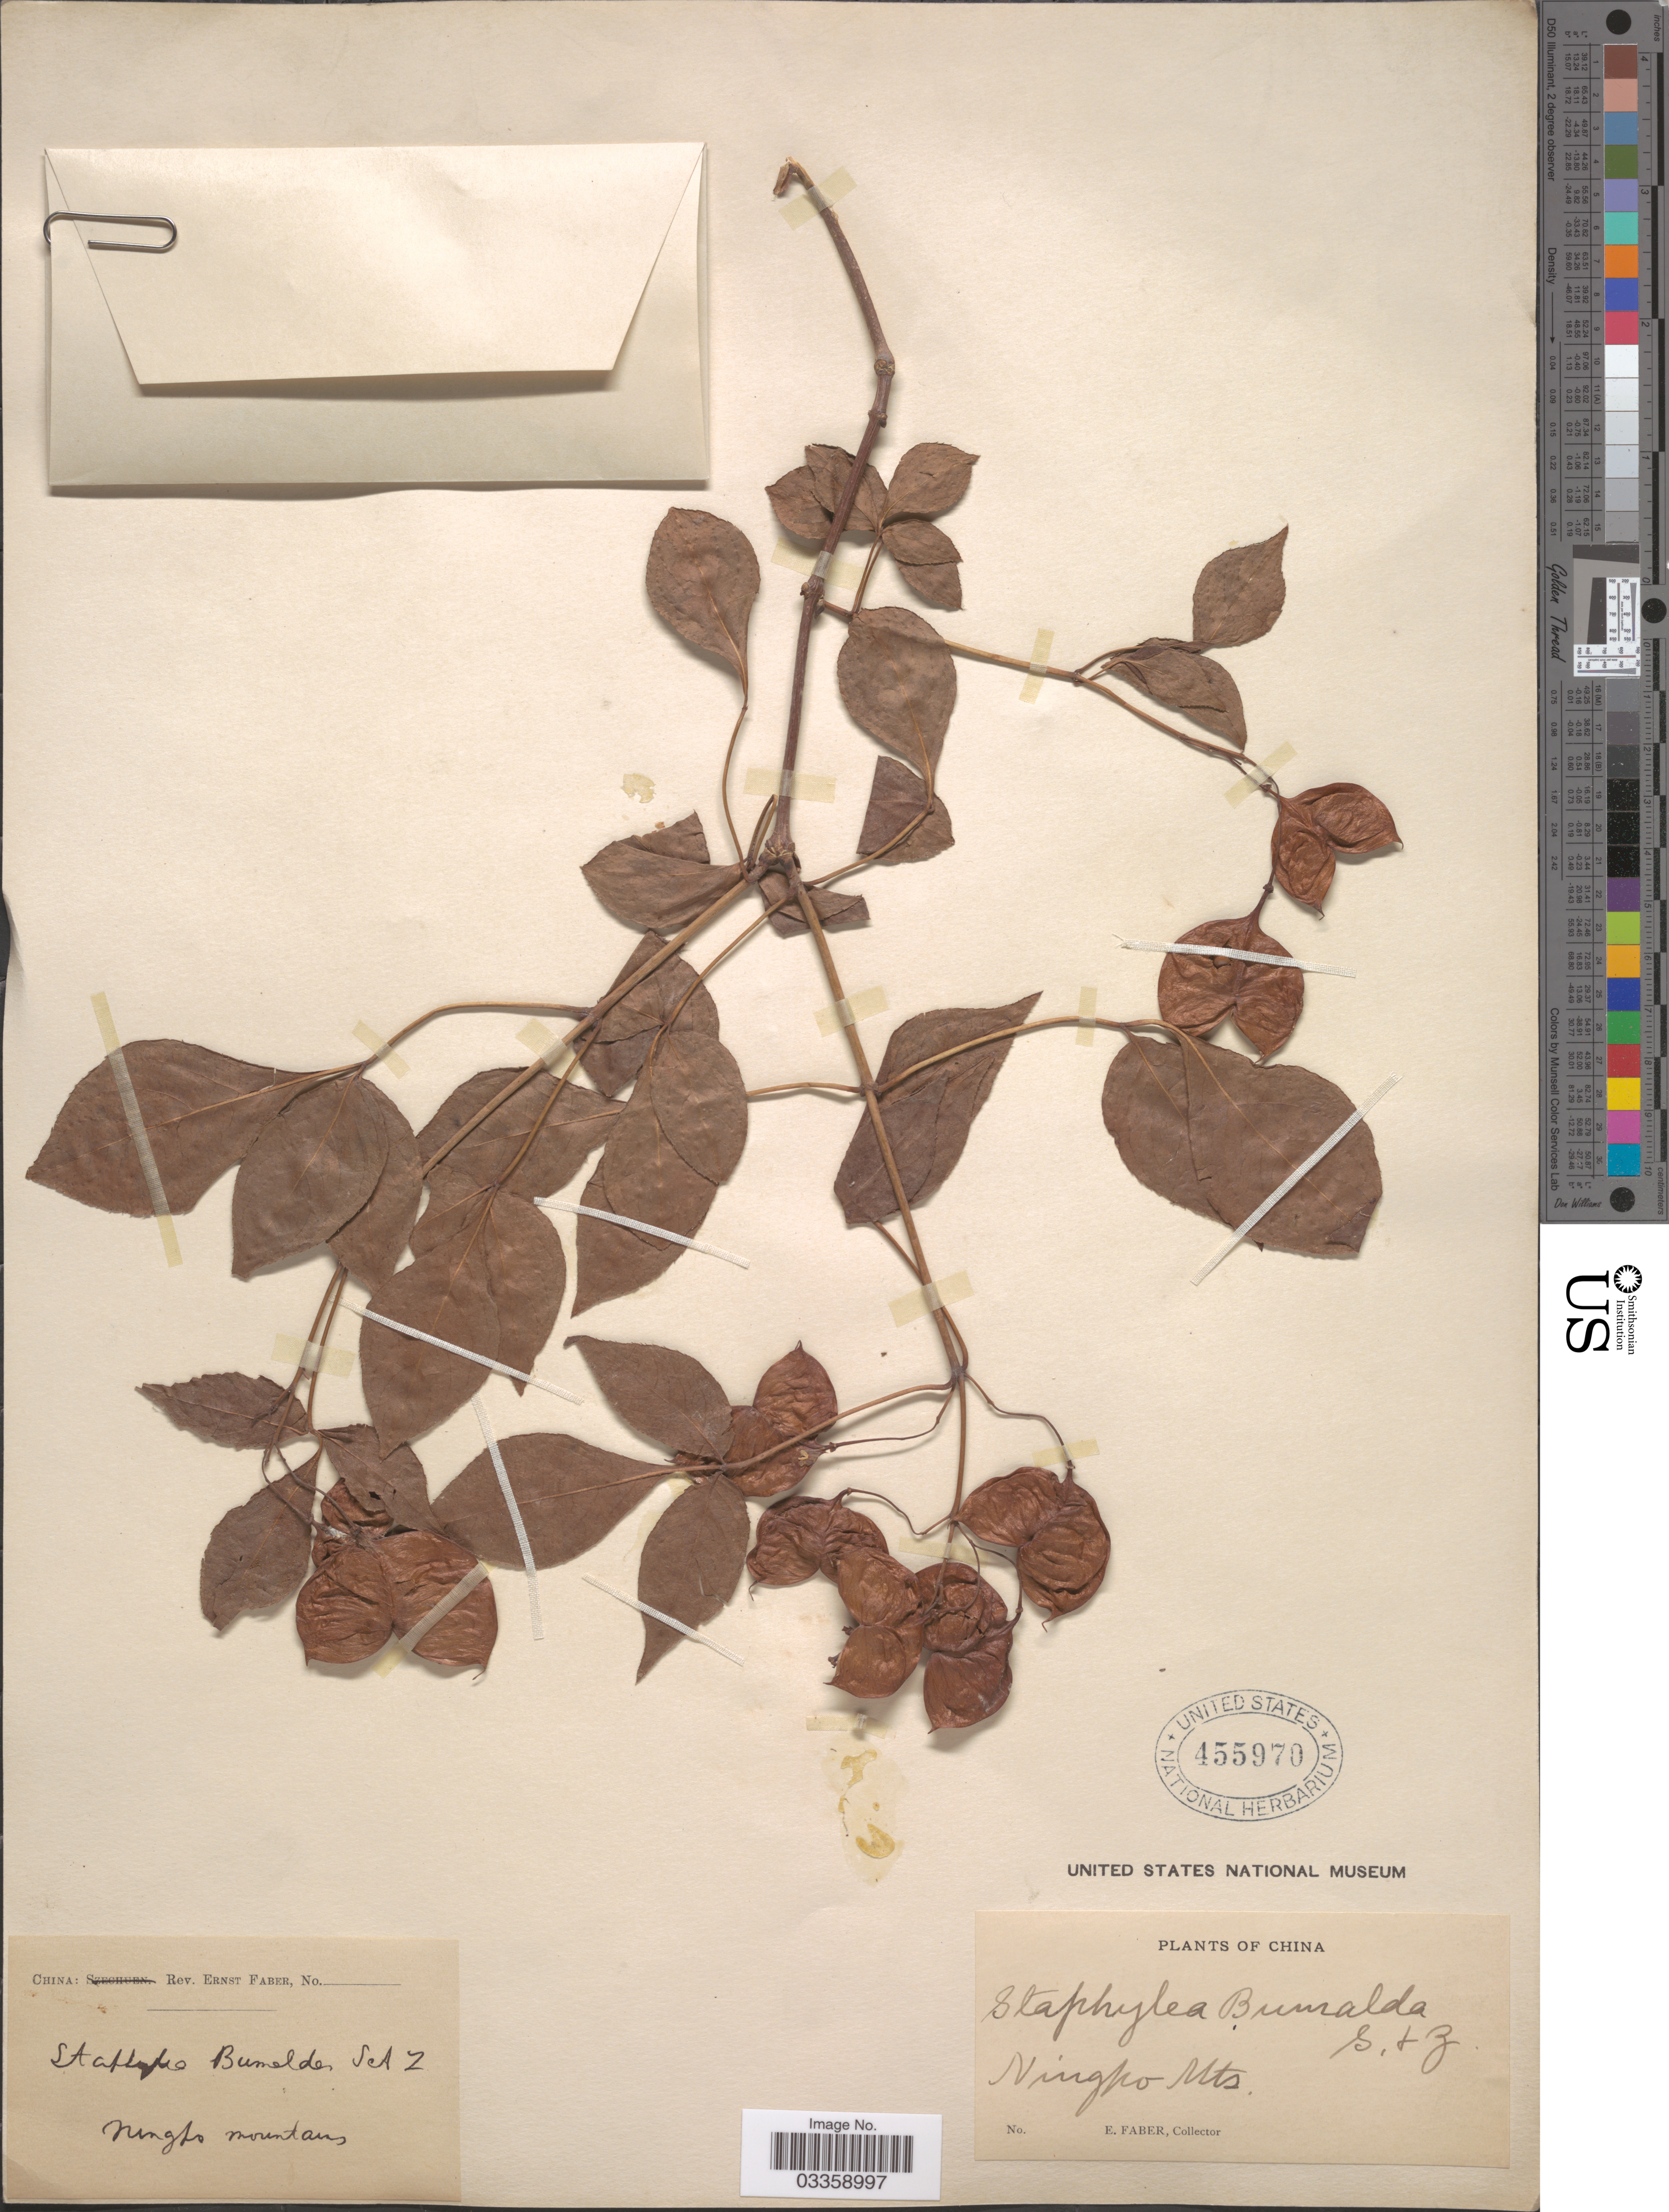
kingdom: Plantae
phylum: Tracheophyta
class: Magnoliopsida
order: Crossosomatales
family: Staphyleaceae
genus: Staphylea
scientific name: Staphylea bumalda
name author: DC.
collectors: E. Faber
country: China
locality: Ningbo Mountains.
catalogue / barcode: US 455970